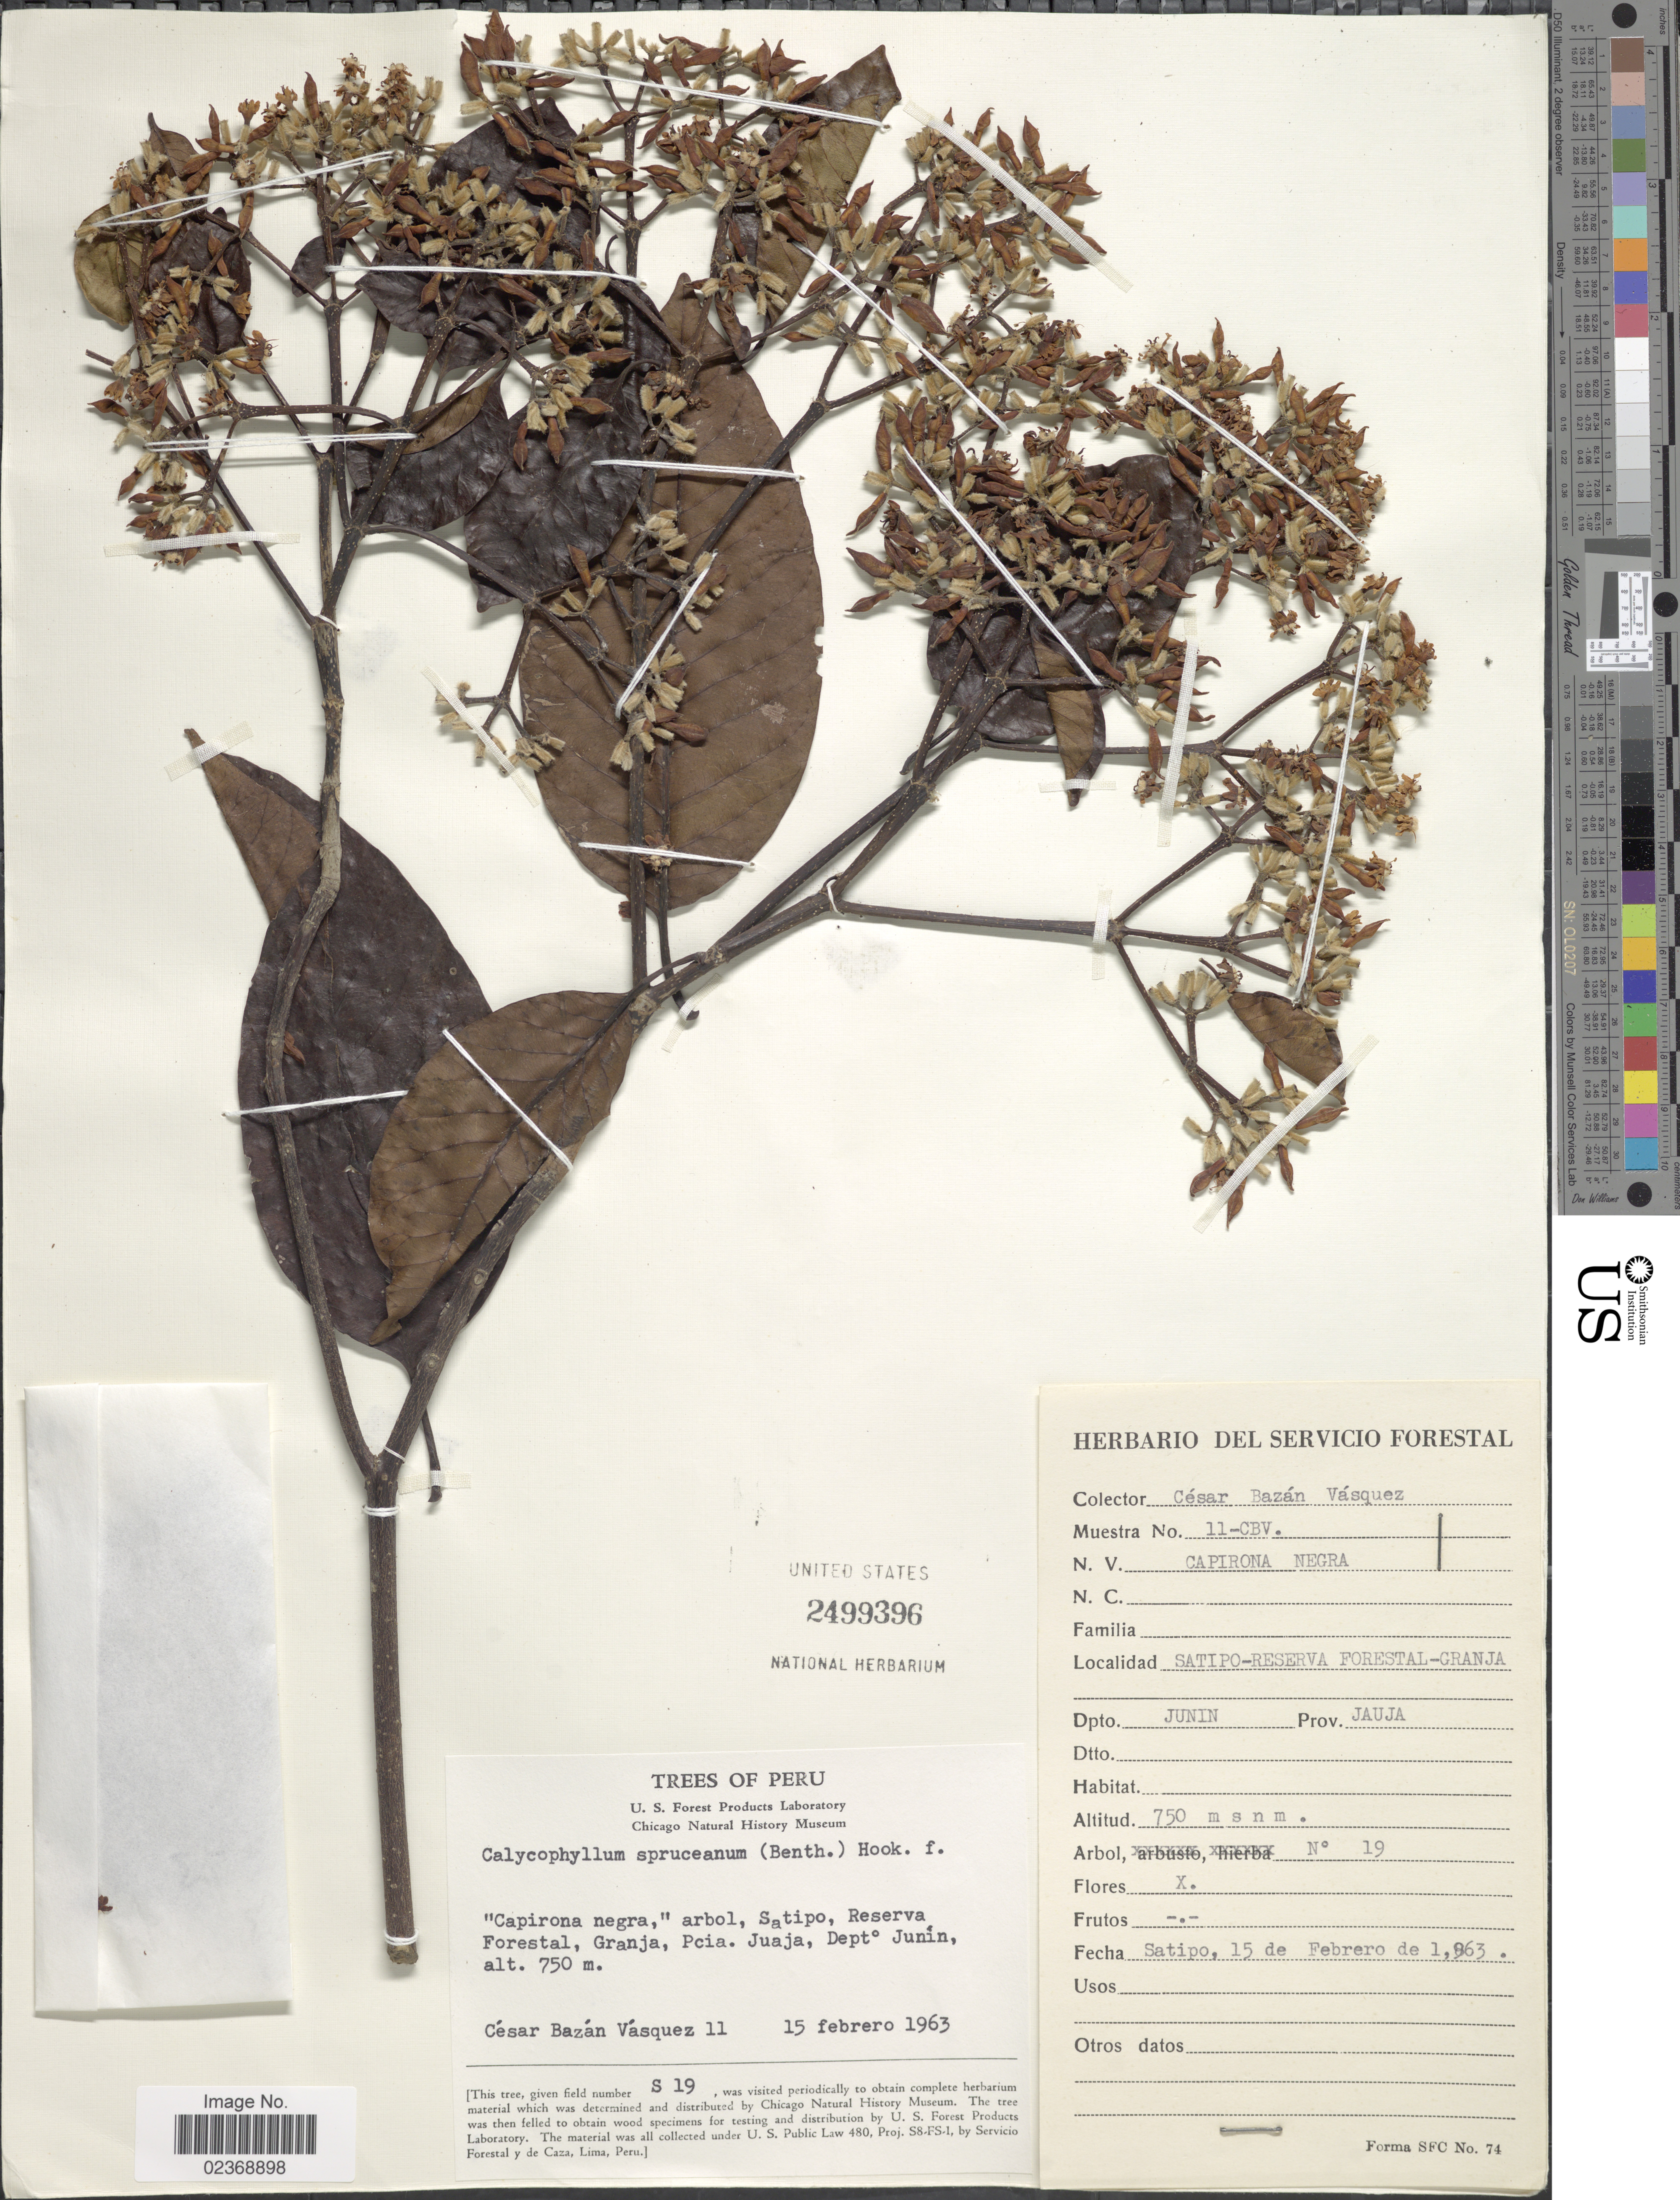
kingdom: Plantae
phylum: Tracheophyta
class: Magnoliopsida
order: Gentianales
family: Rubiaceae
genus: Calycophyllum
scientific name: Calycophyllum spruceanum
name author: (Benth.) Hook. f. ex K. Schum.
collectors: C. Bazan-Vasquez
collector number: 11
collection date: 1963-02-15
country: Peru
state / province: Junín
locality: Satipo, Reserva Forestal, Granja, Pcia. Prov.Juaja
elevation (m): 750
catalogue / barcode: US 2499396